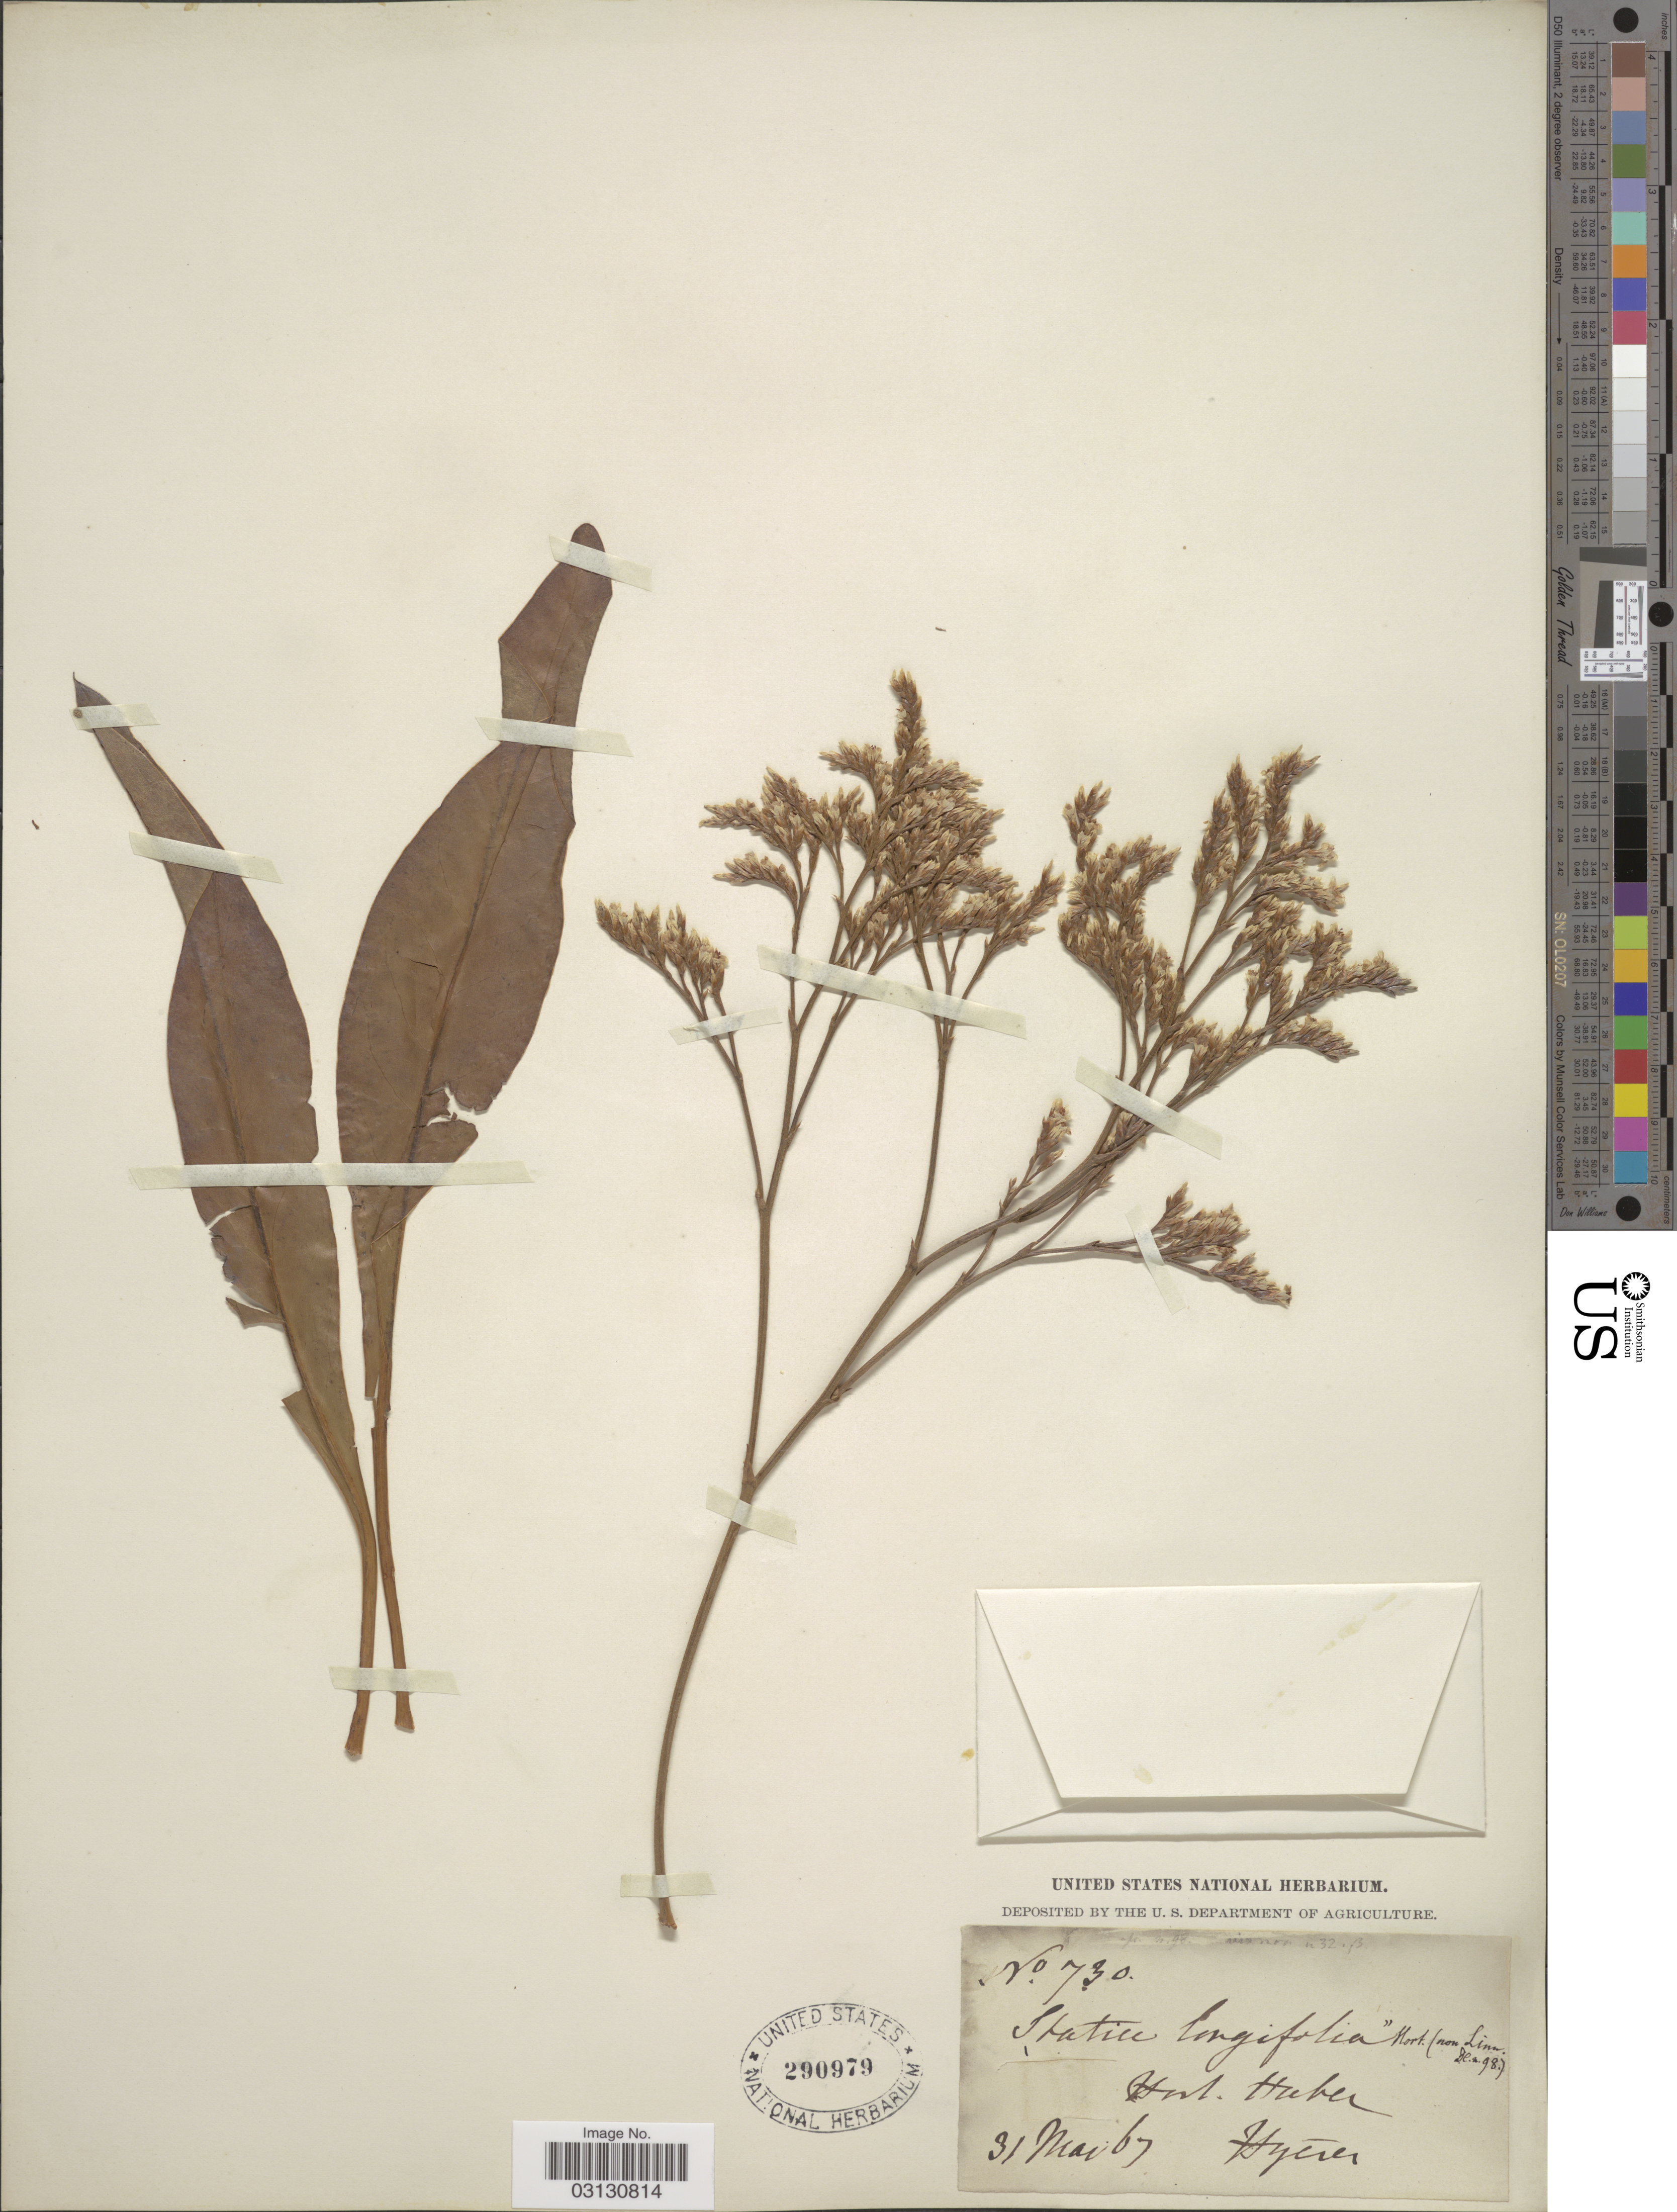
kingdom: Plantae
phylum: Tracheophyta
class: Magnoliopsida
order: Caryophyllales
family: Plumbaginaceae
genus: Limonium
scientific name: Limonium longifolium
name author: R.A. Dyer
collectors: Hort. Huber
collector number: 730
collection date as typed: Transcribed d/m/y: 31/5/67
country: France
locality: Hyeres.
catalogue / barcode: US 290979